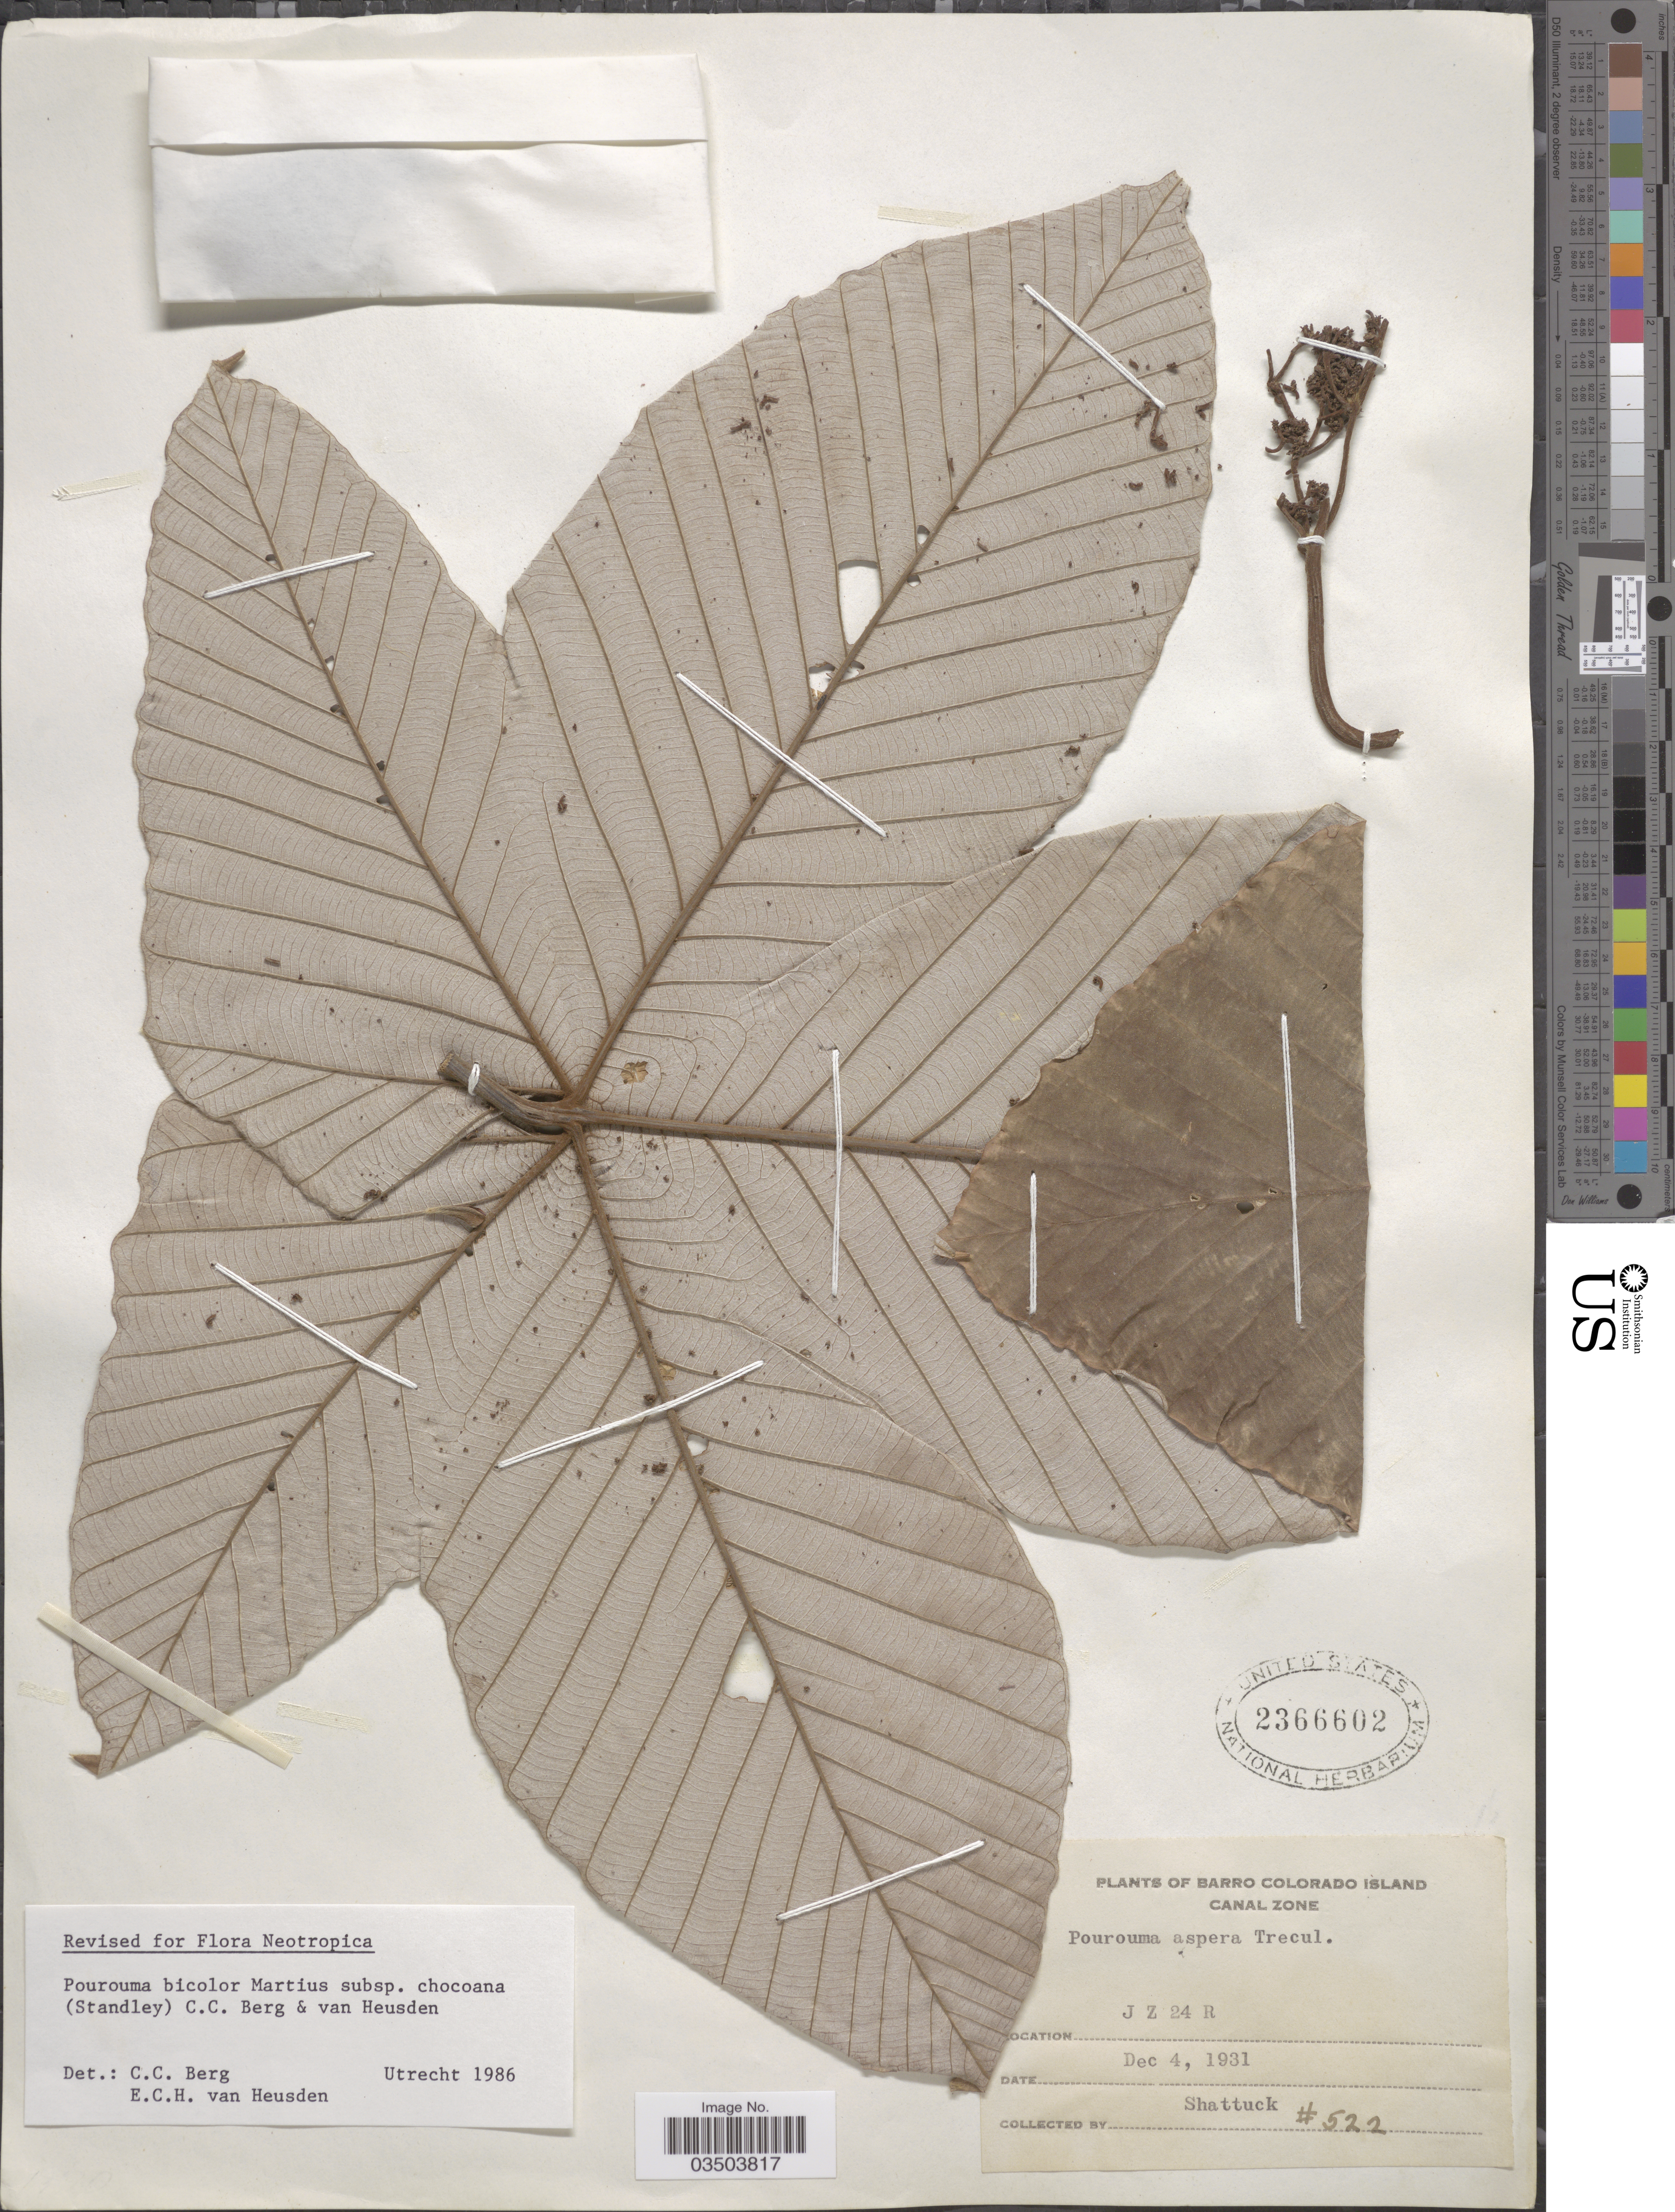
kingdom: Plantae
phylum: Tracheophyta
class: Magnoliopsida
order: Rosales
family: Urticaceae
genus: Pourouma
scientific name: Pourouma bicolor subsp. chocoana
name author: (Standl.) C.C. Berg & Heusden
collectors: Shattuck, --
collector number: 522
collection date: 1931-12-04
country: Panama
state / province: Colón / Panamá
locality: Barro Colorado Island, Canal Zone. J Z 24 R.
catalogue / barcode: US 2366602